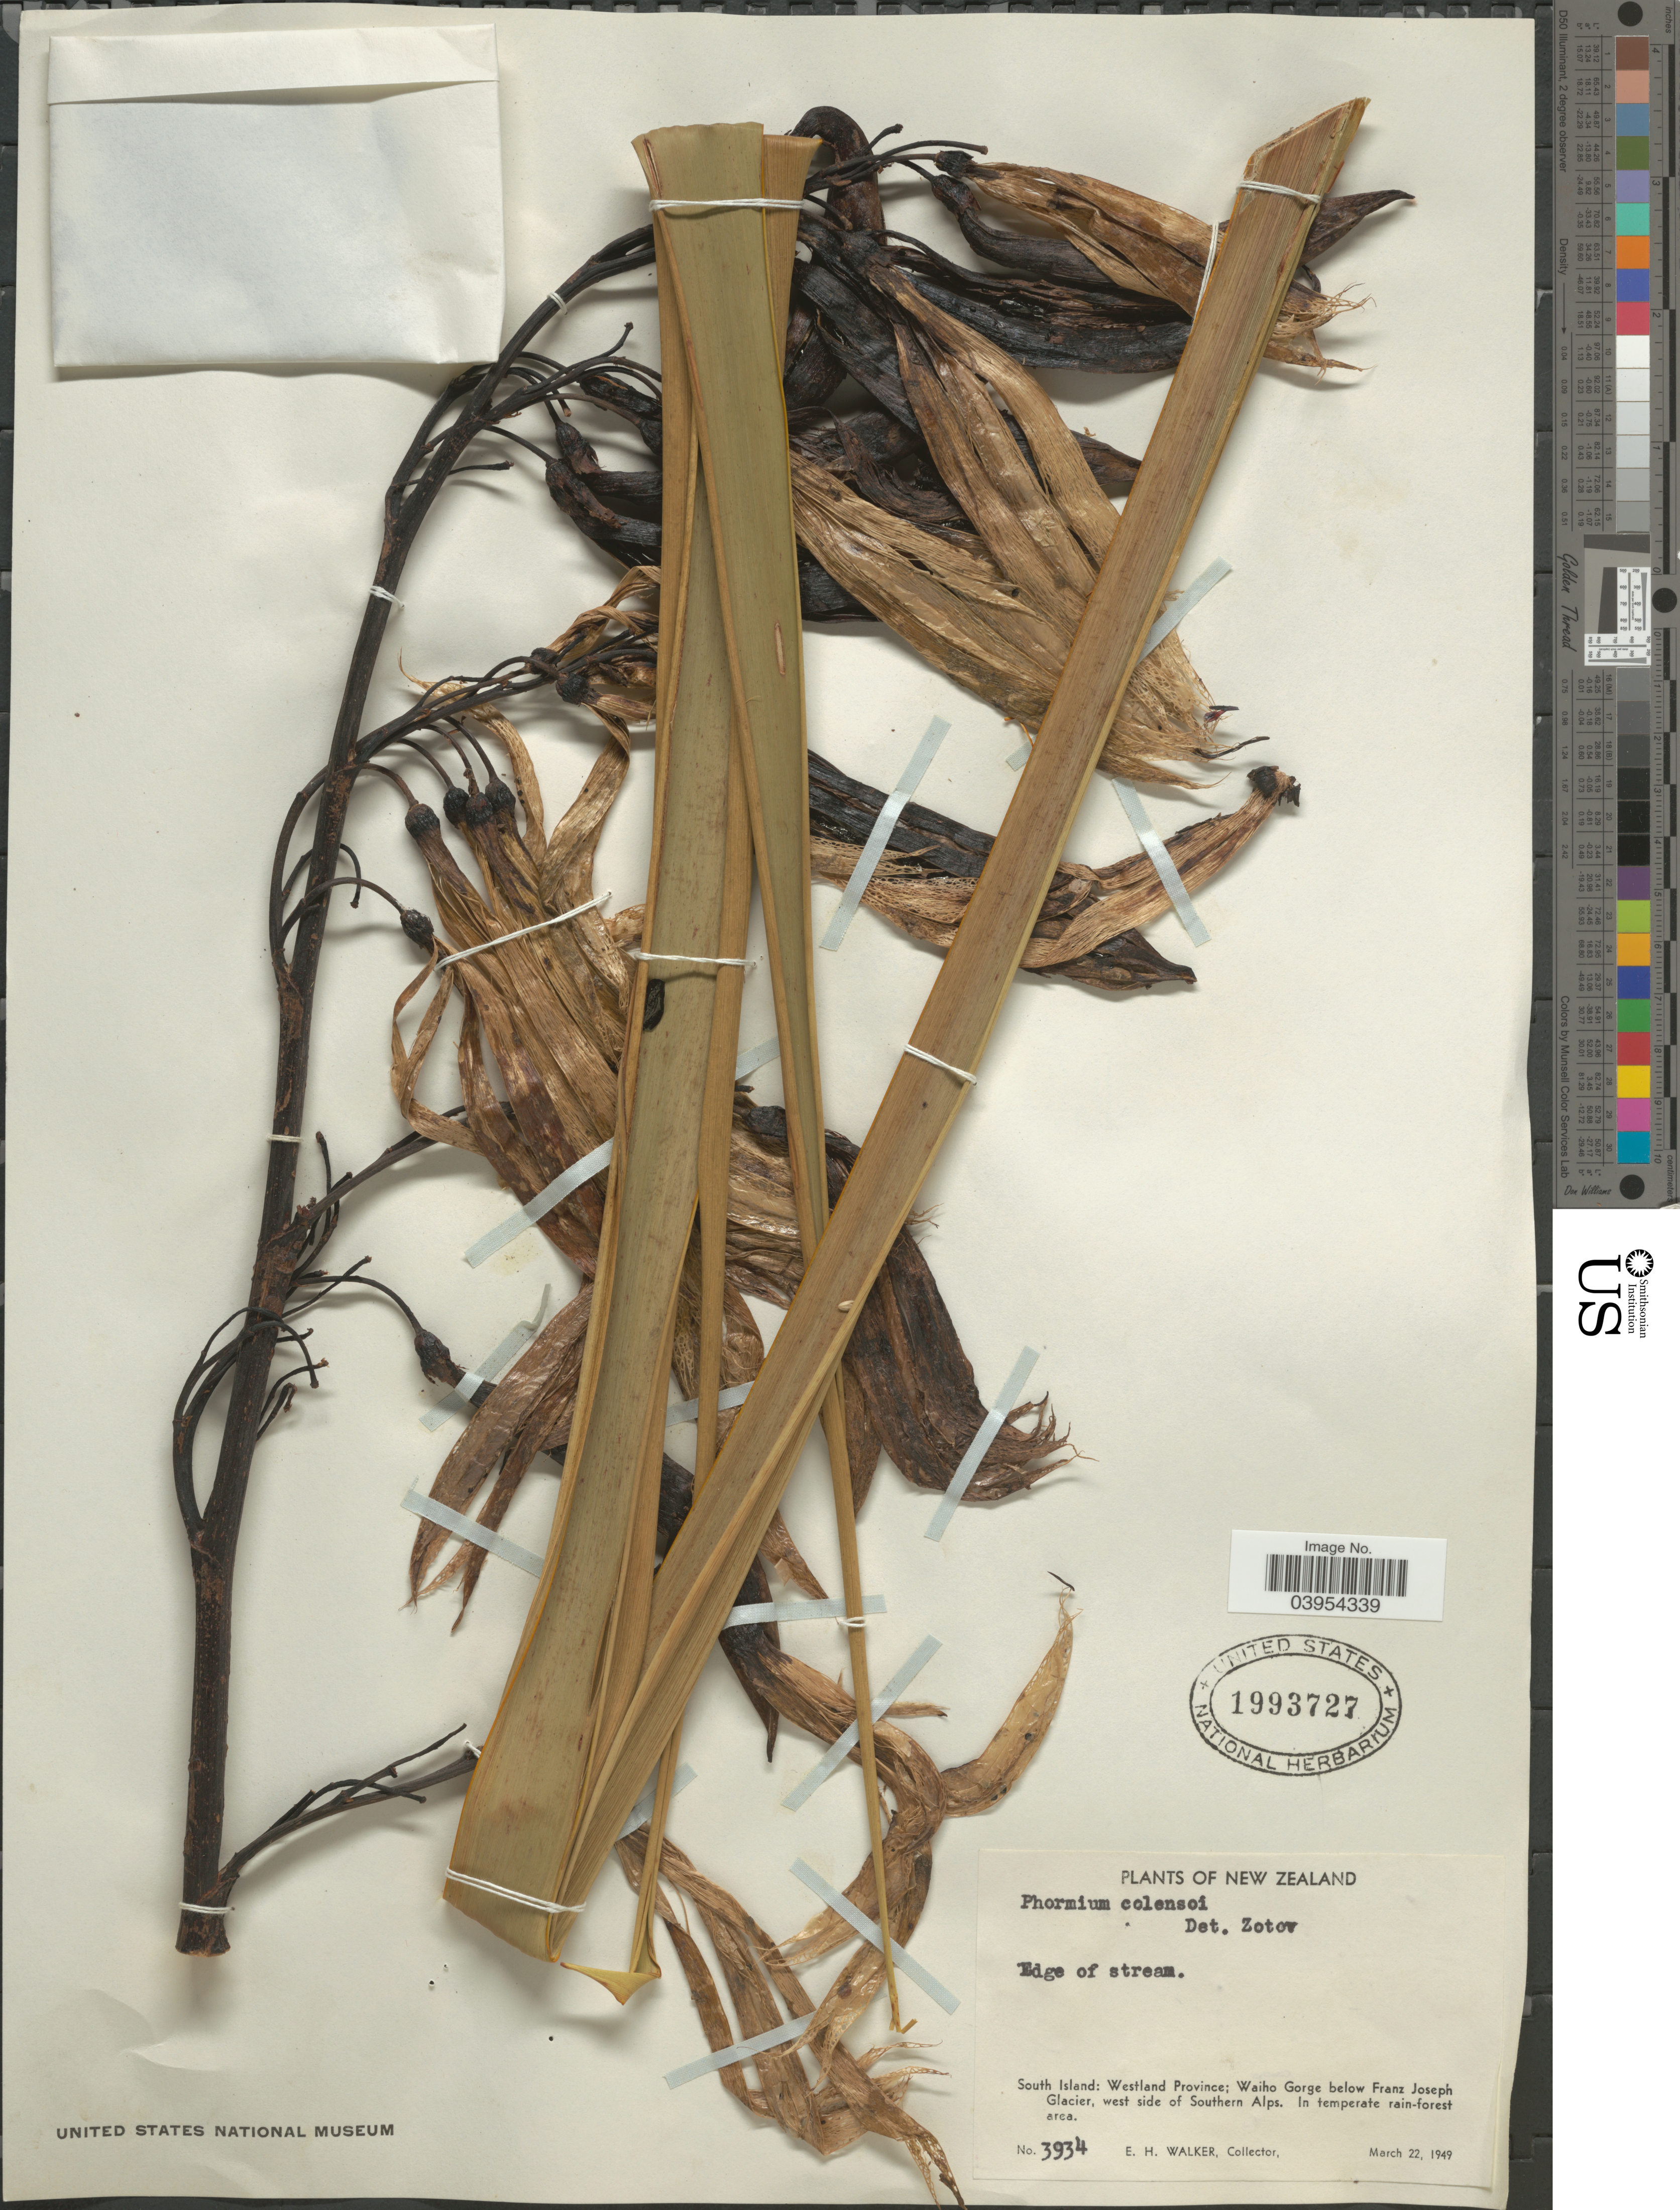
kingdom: Plantae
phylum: Tracheophyta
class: Liliopsida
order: Asparagales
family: Asphodelaceae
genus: Phormium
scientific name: Phormium colensoi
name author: Hook. f.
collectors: E. H. Walker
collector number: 3934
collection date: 1949-03-22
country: New Zealand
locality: South Island: Westland Province; Waiho Gorge below Franz Joseph Glacier, west side of Southern Alps.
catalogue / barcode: US 1993727